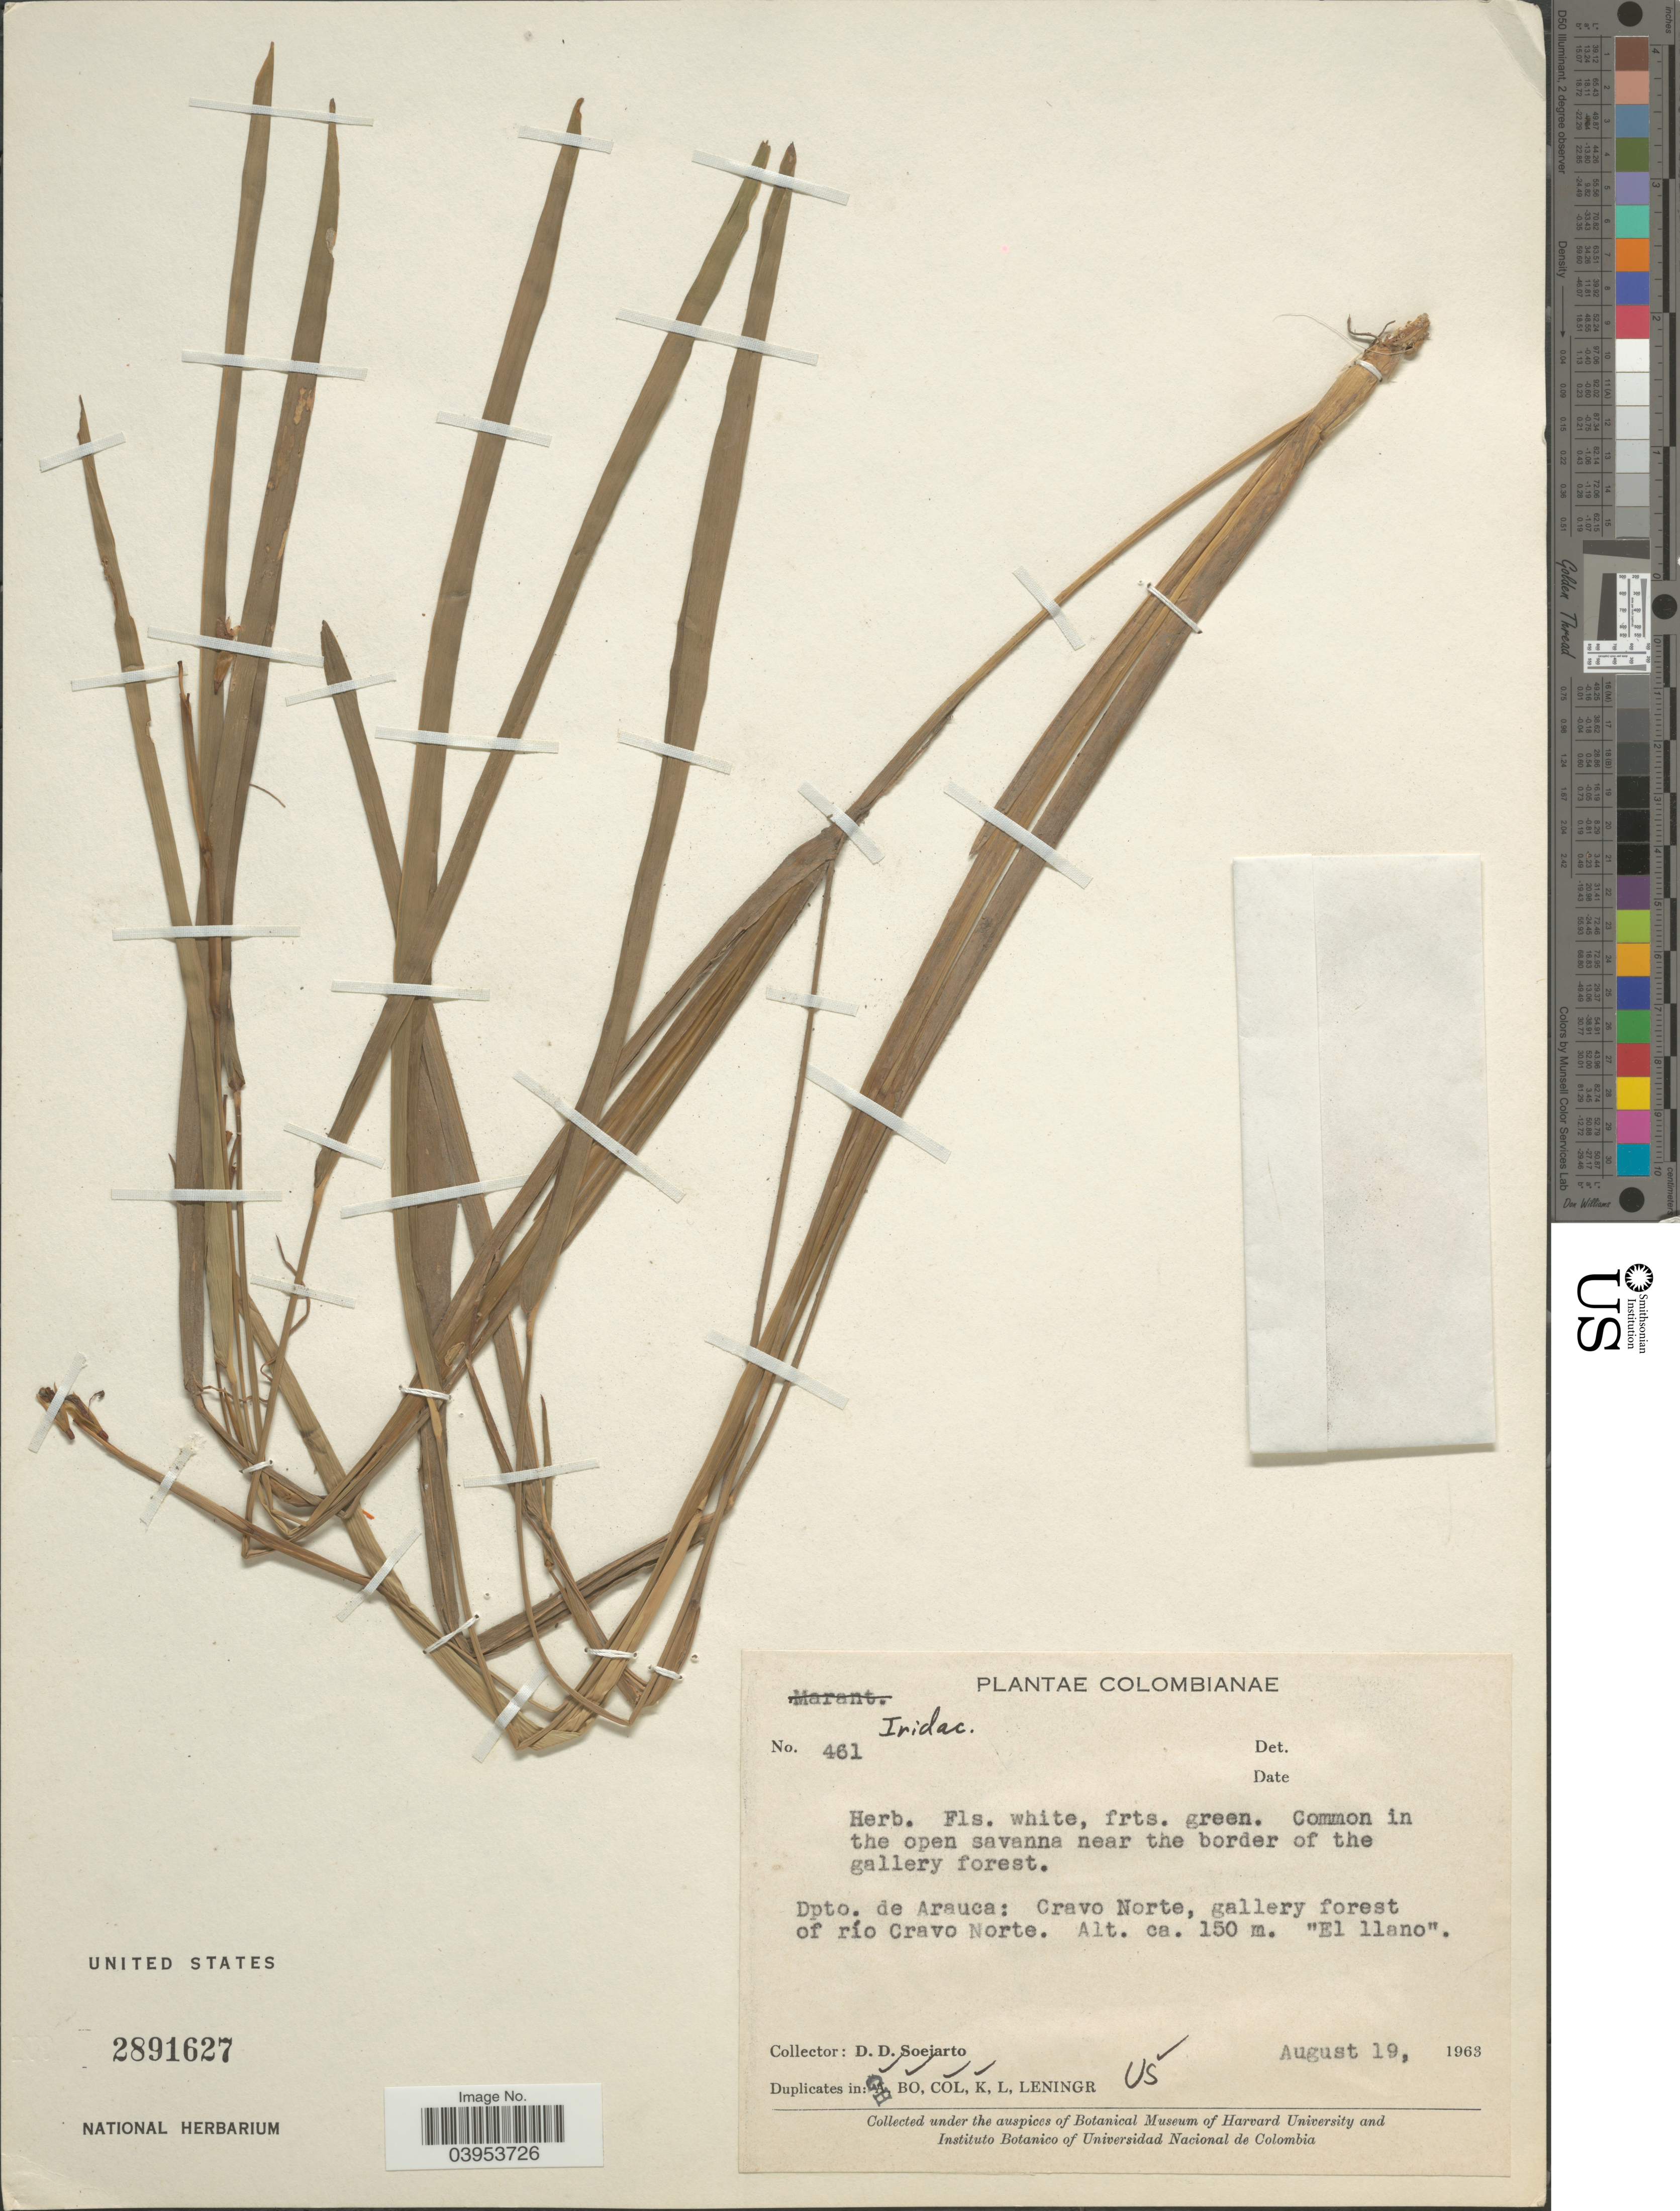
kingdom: Plantae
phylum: Tracheophyta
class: Liliopsida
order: Asparagales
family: Iridaceae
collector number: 4961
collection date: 1963-08-19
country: Colombia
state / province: Arauca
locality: Dpto. de Arauca: Cravo Norte, gallery forest of río Cravo Norte. "El llano".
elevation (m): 150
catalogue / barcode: US 2891627